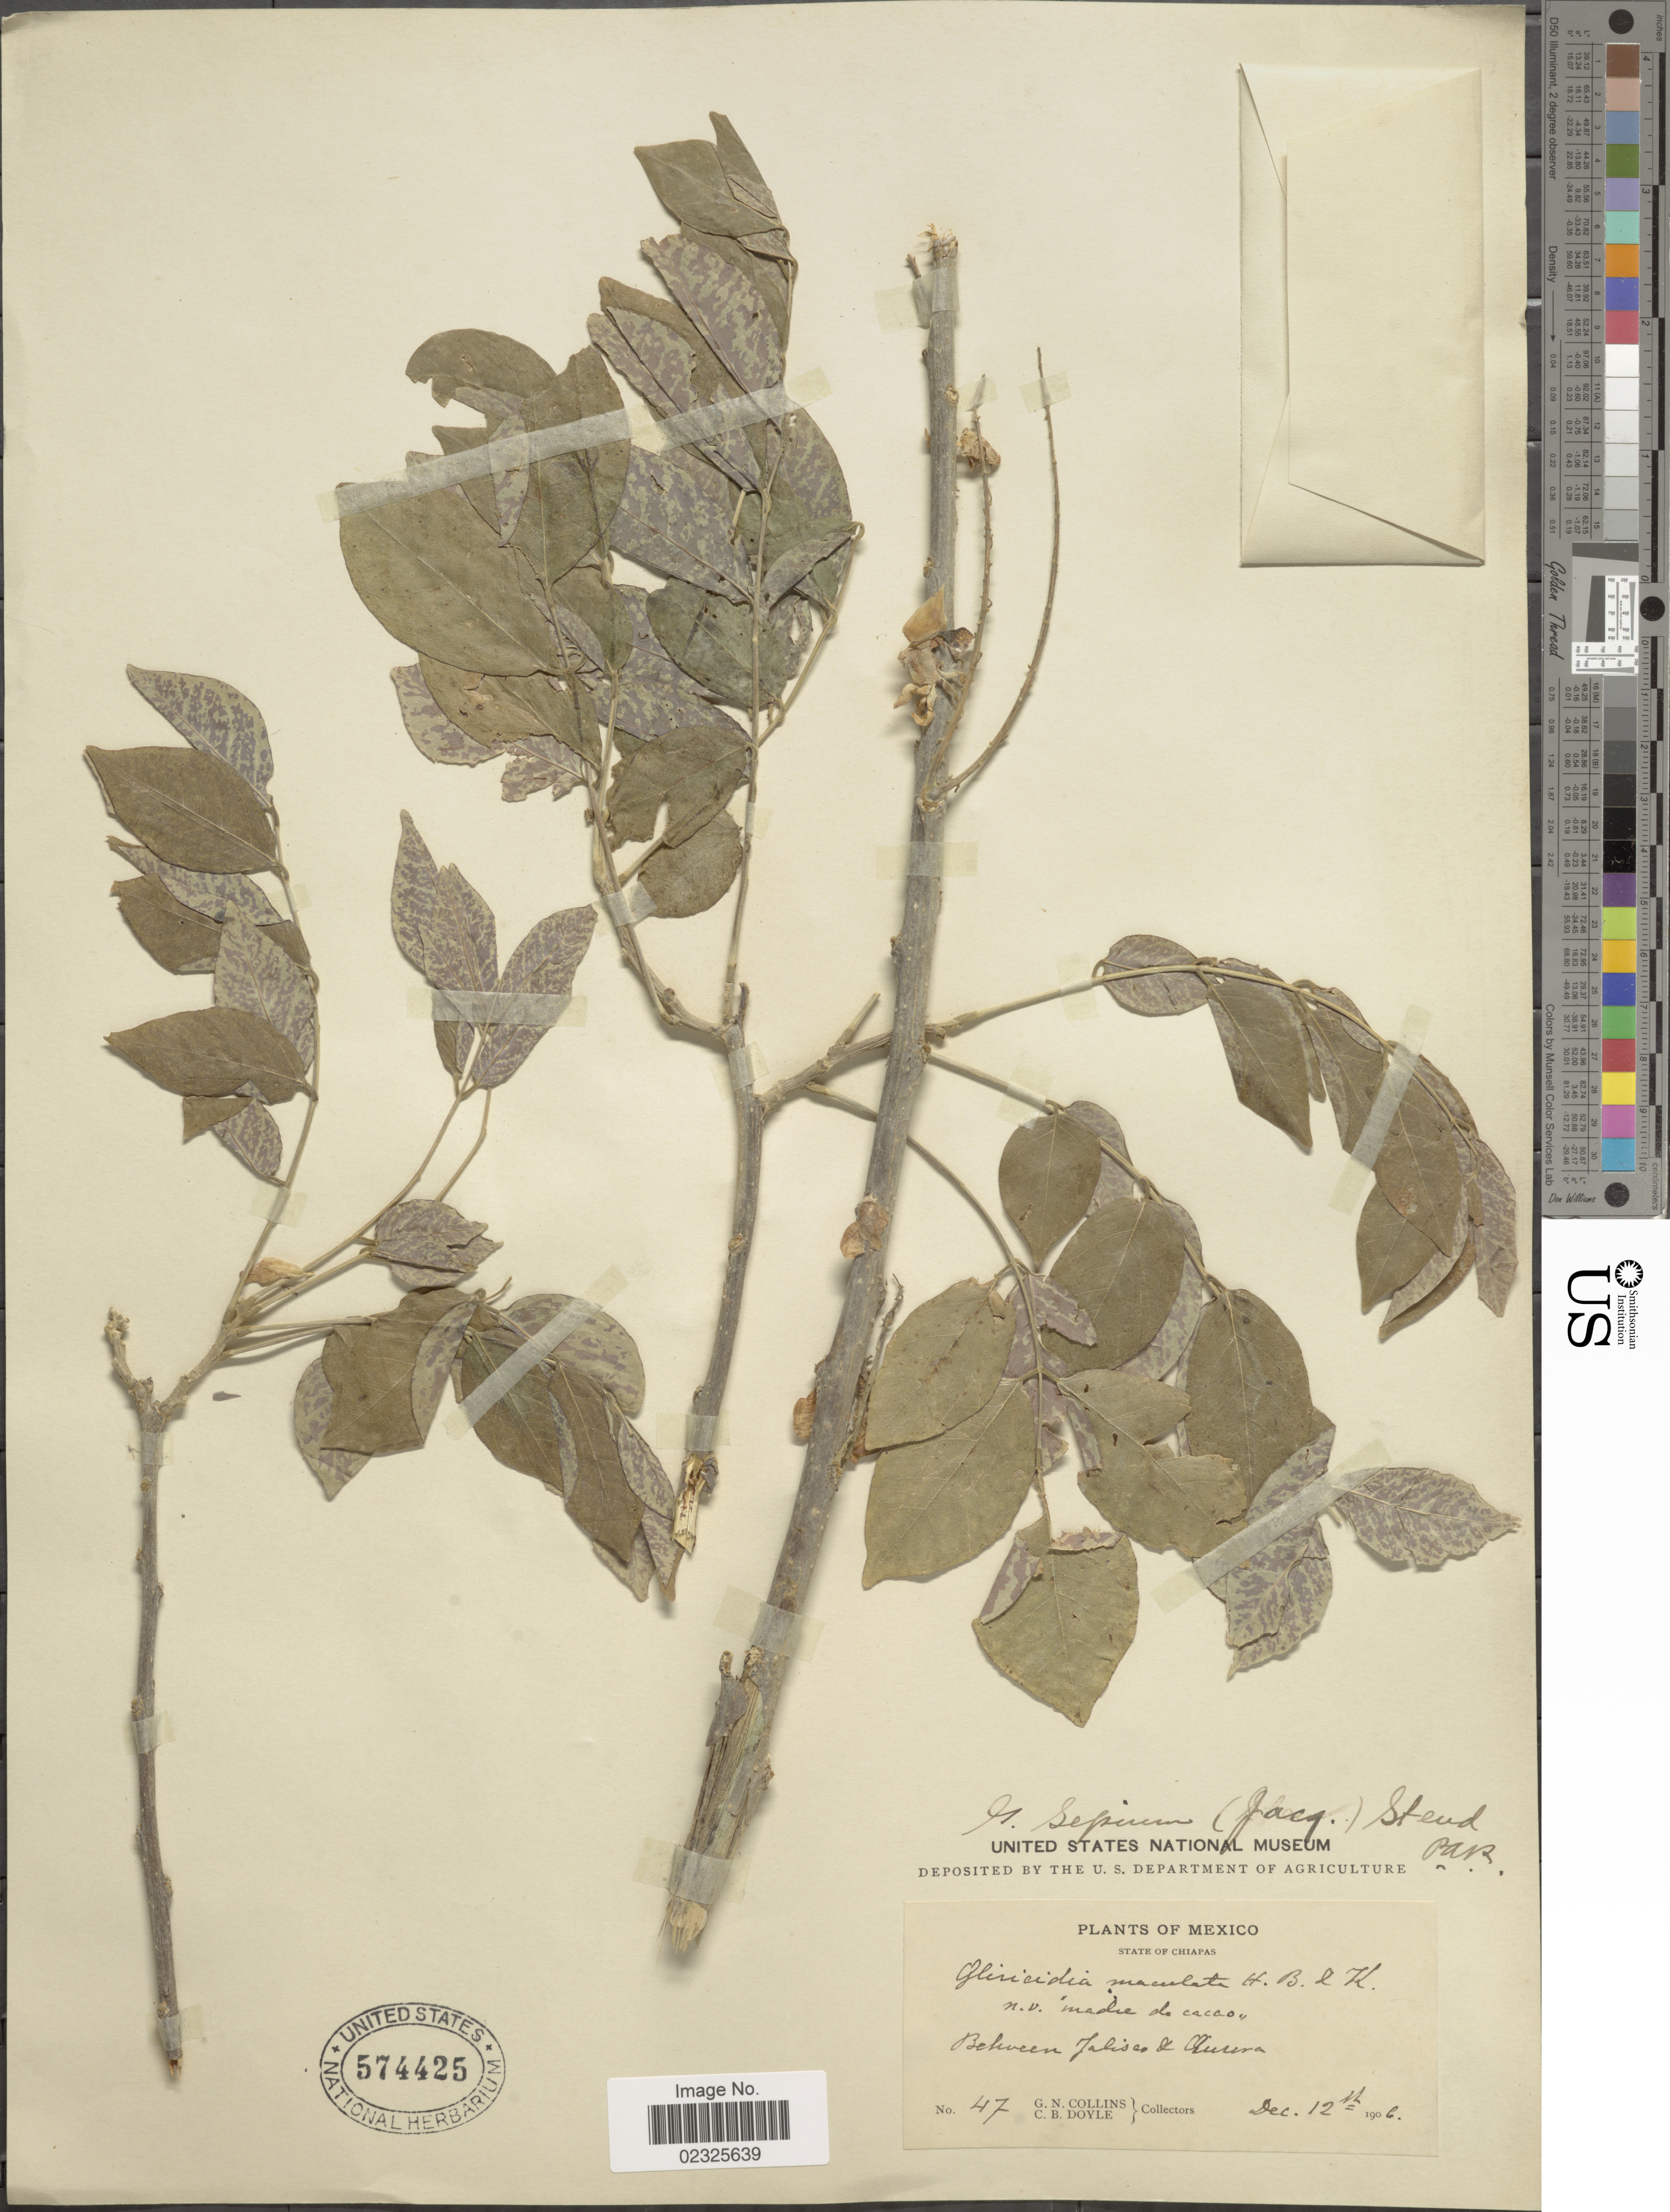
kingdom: Plantae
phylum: Tracheophyta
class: Magnoliopsida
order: Fabales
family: Fabaceae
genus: Gliricidia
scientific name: Gliricidia sepium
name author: (Jacq.) Kunth ex Walp.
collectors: G. Collins & C. Doyle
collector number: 47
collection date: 1906-12-12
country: Mexico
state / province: Chiapas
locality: Between Jalisco & Aurora [interpreted]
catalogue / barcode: US 574425